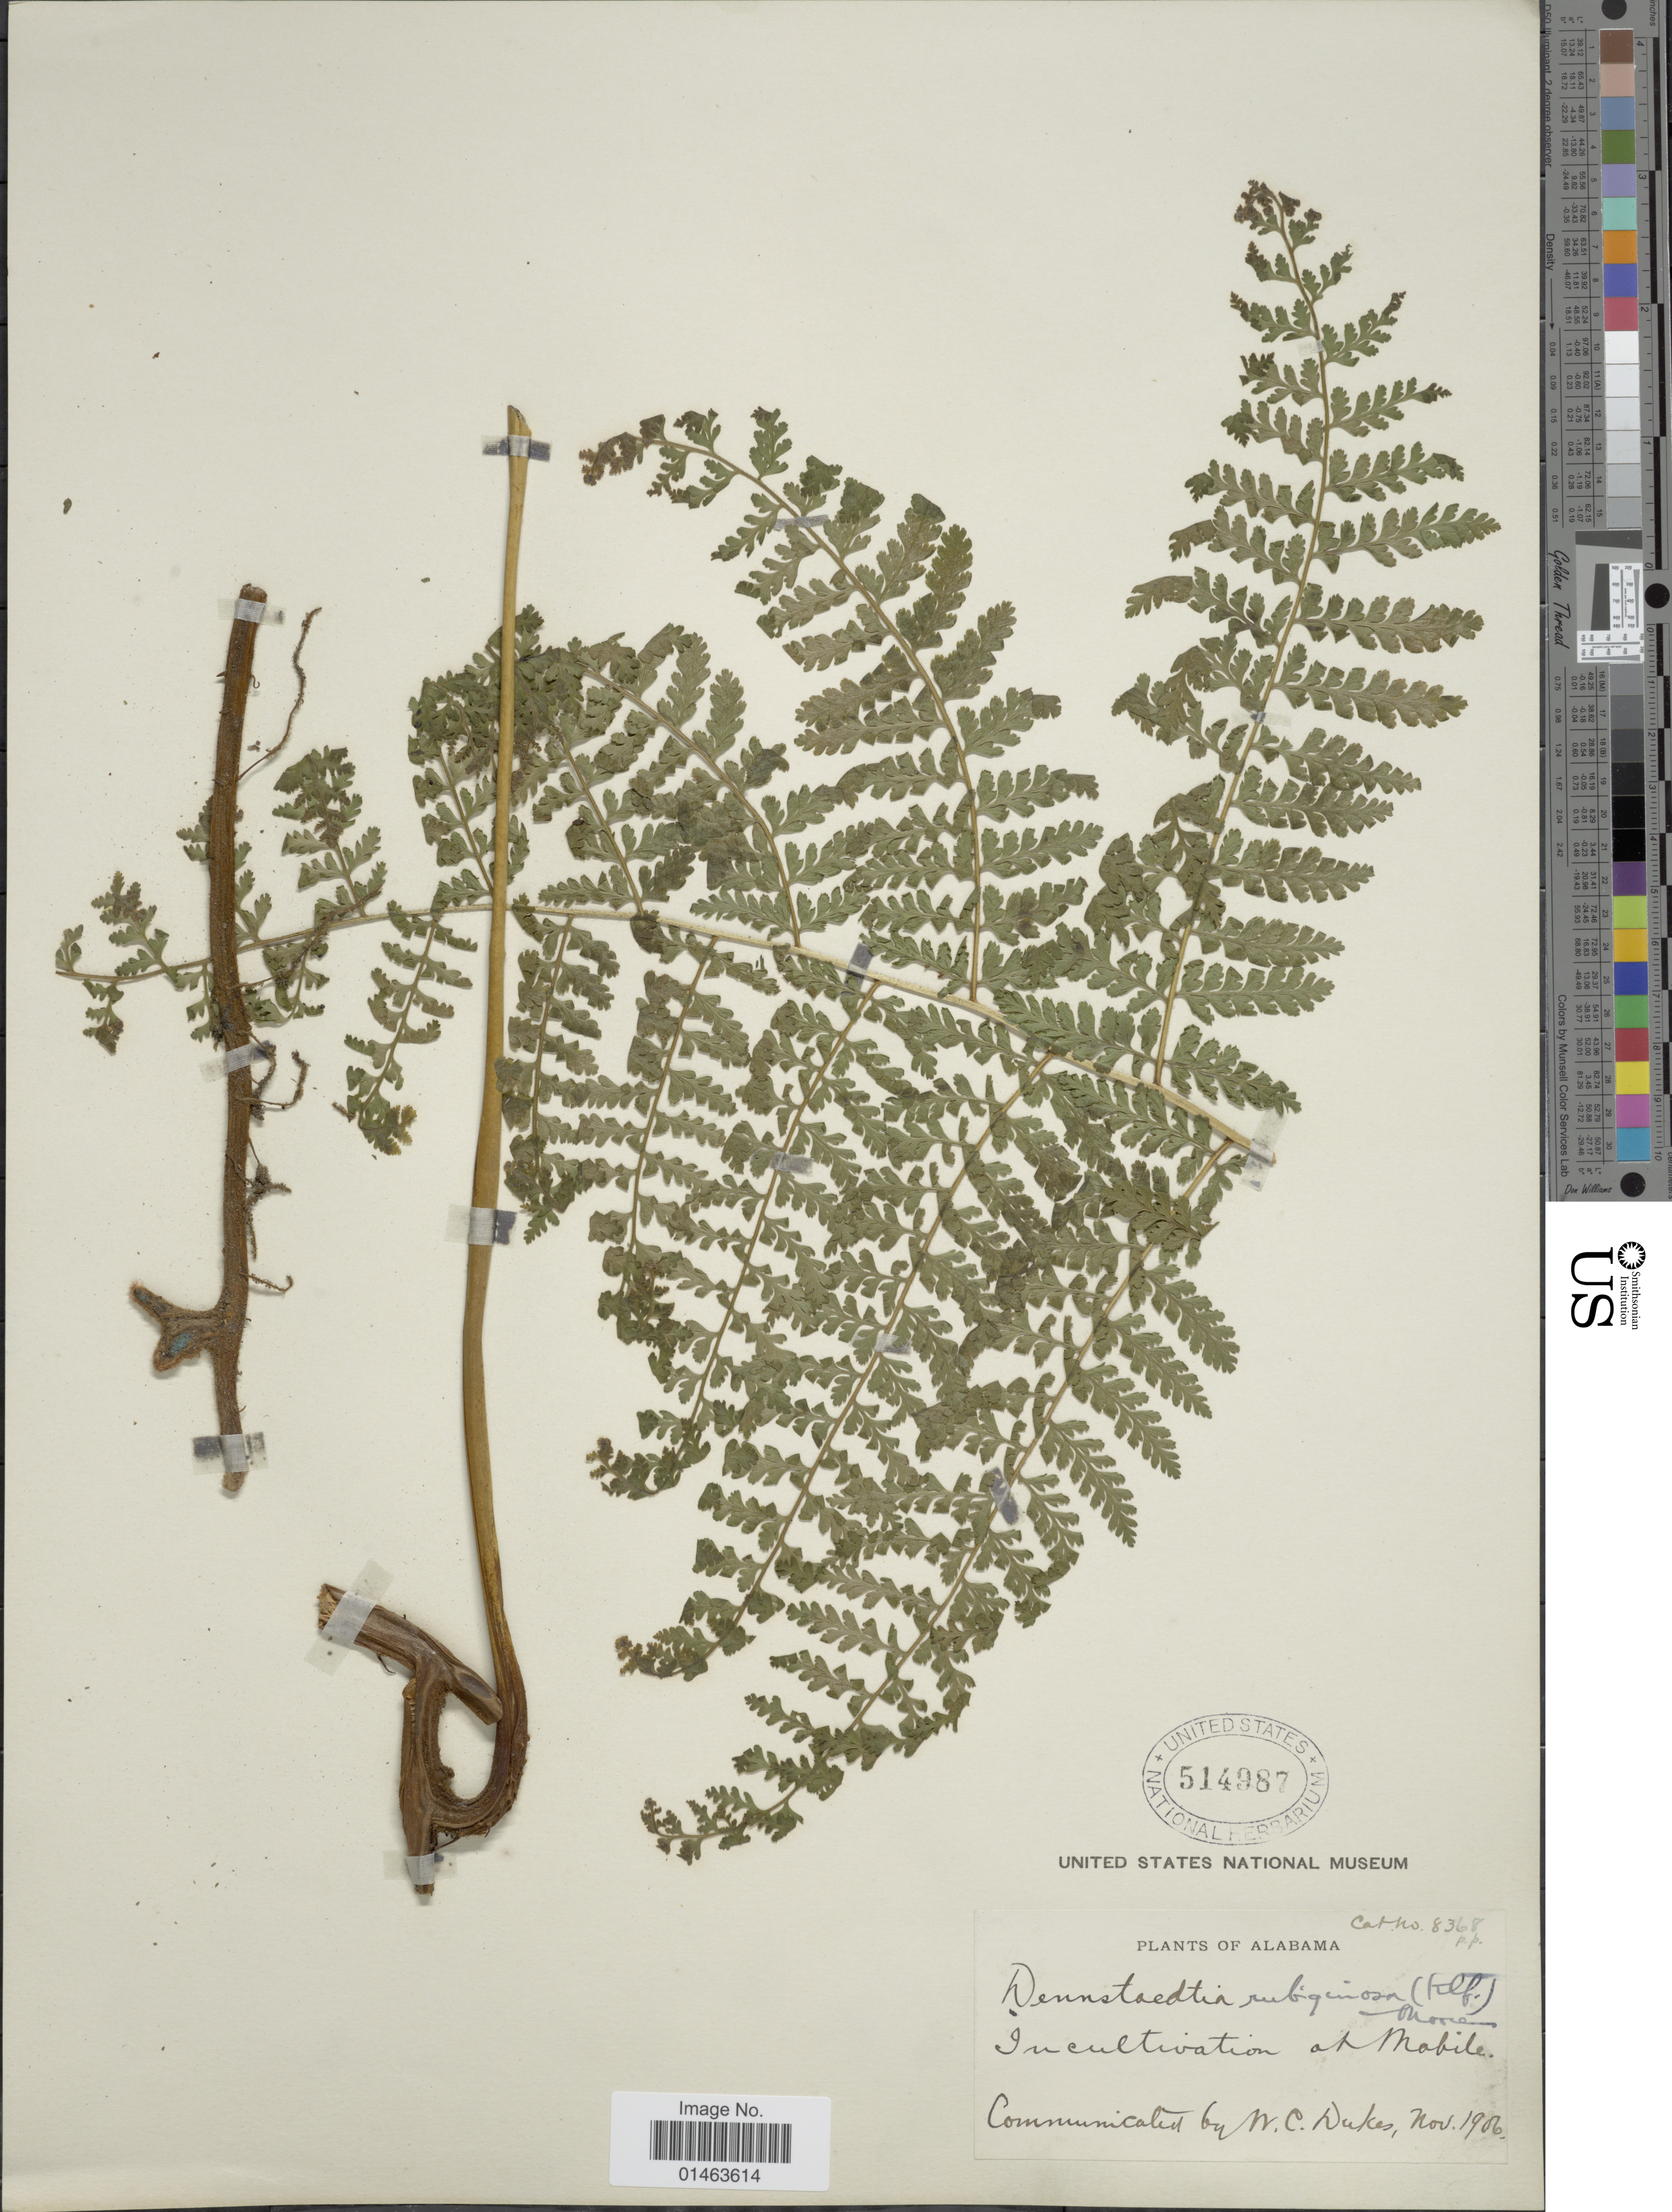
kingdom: Plantae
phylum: Tracheophyta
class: Polypodiopsida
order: Polypodiales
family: Dennstaedtiaceae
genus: Dennstaedtia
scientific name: Dennstaedtia cicutaria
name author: (Sw.) T. Moore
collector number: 8368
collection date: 1906-11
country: United States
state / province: Alabama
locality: In cultivation at Mobile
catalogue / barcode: US 514987